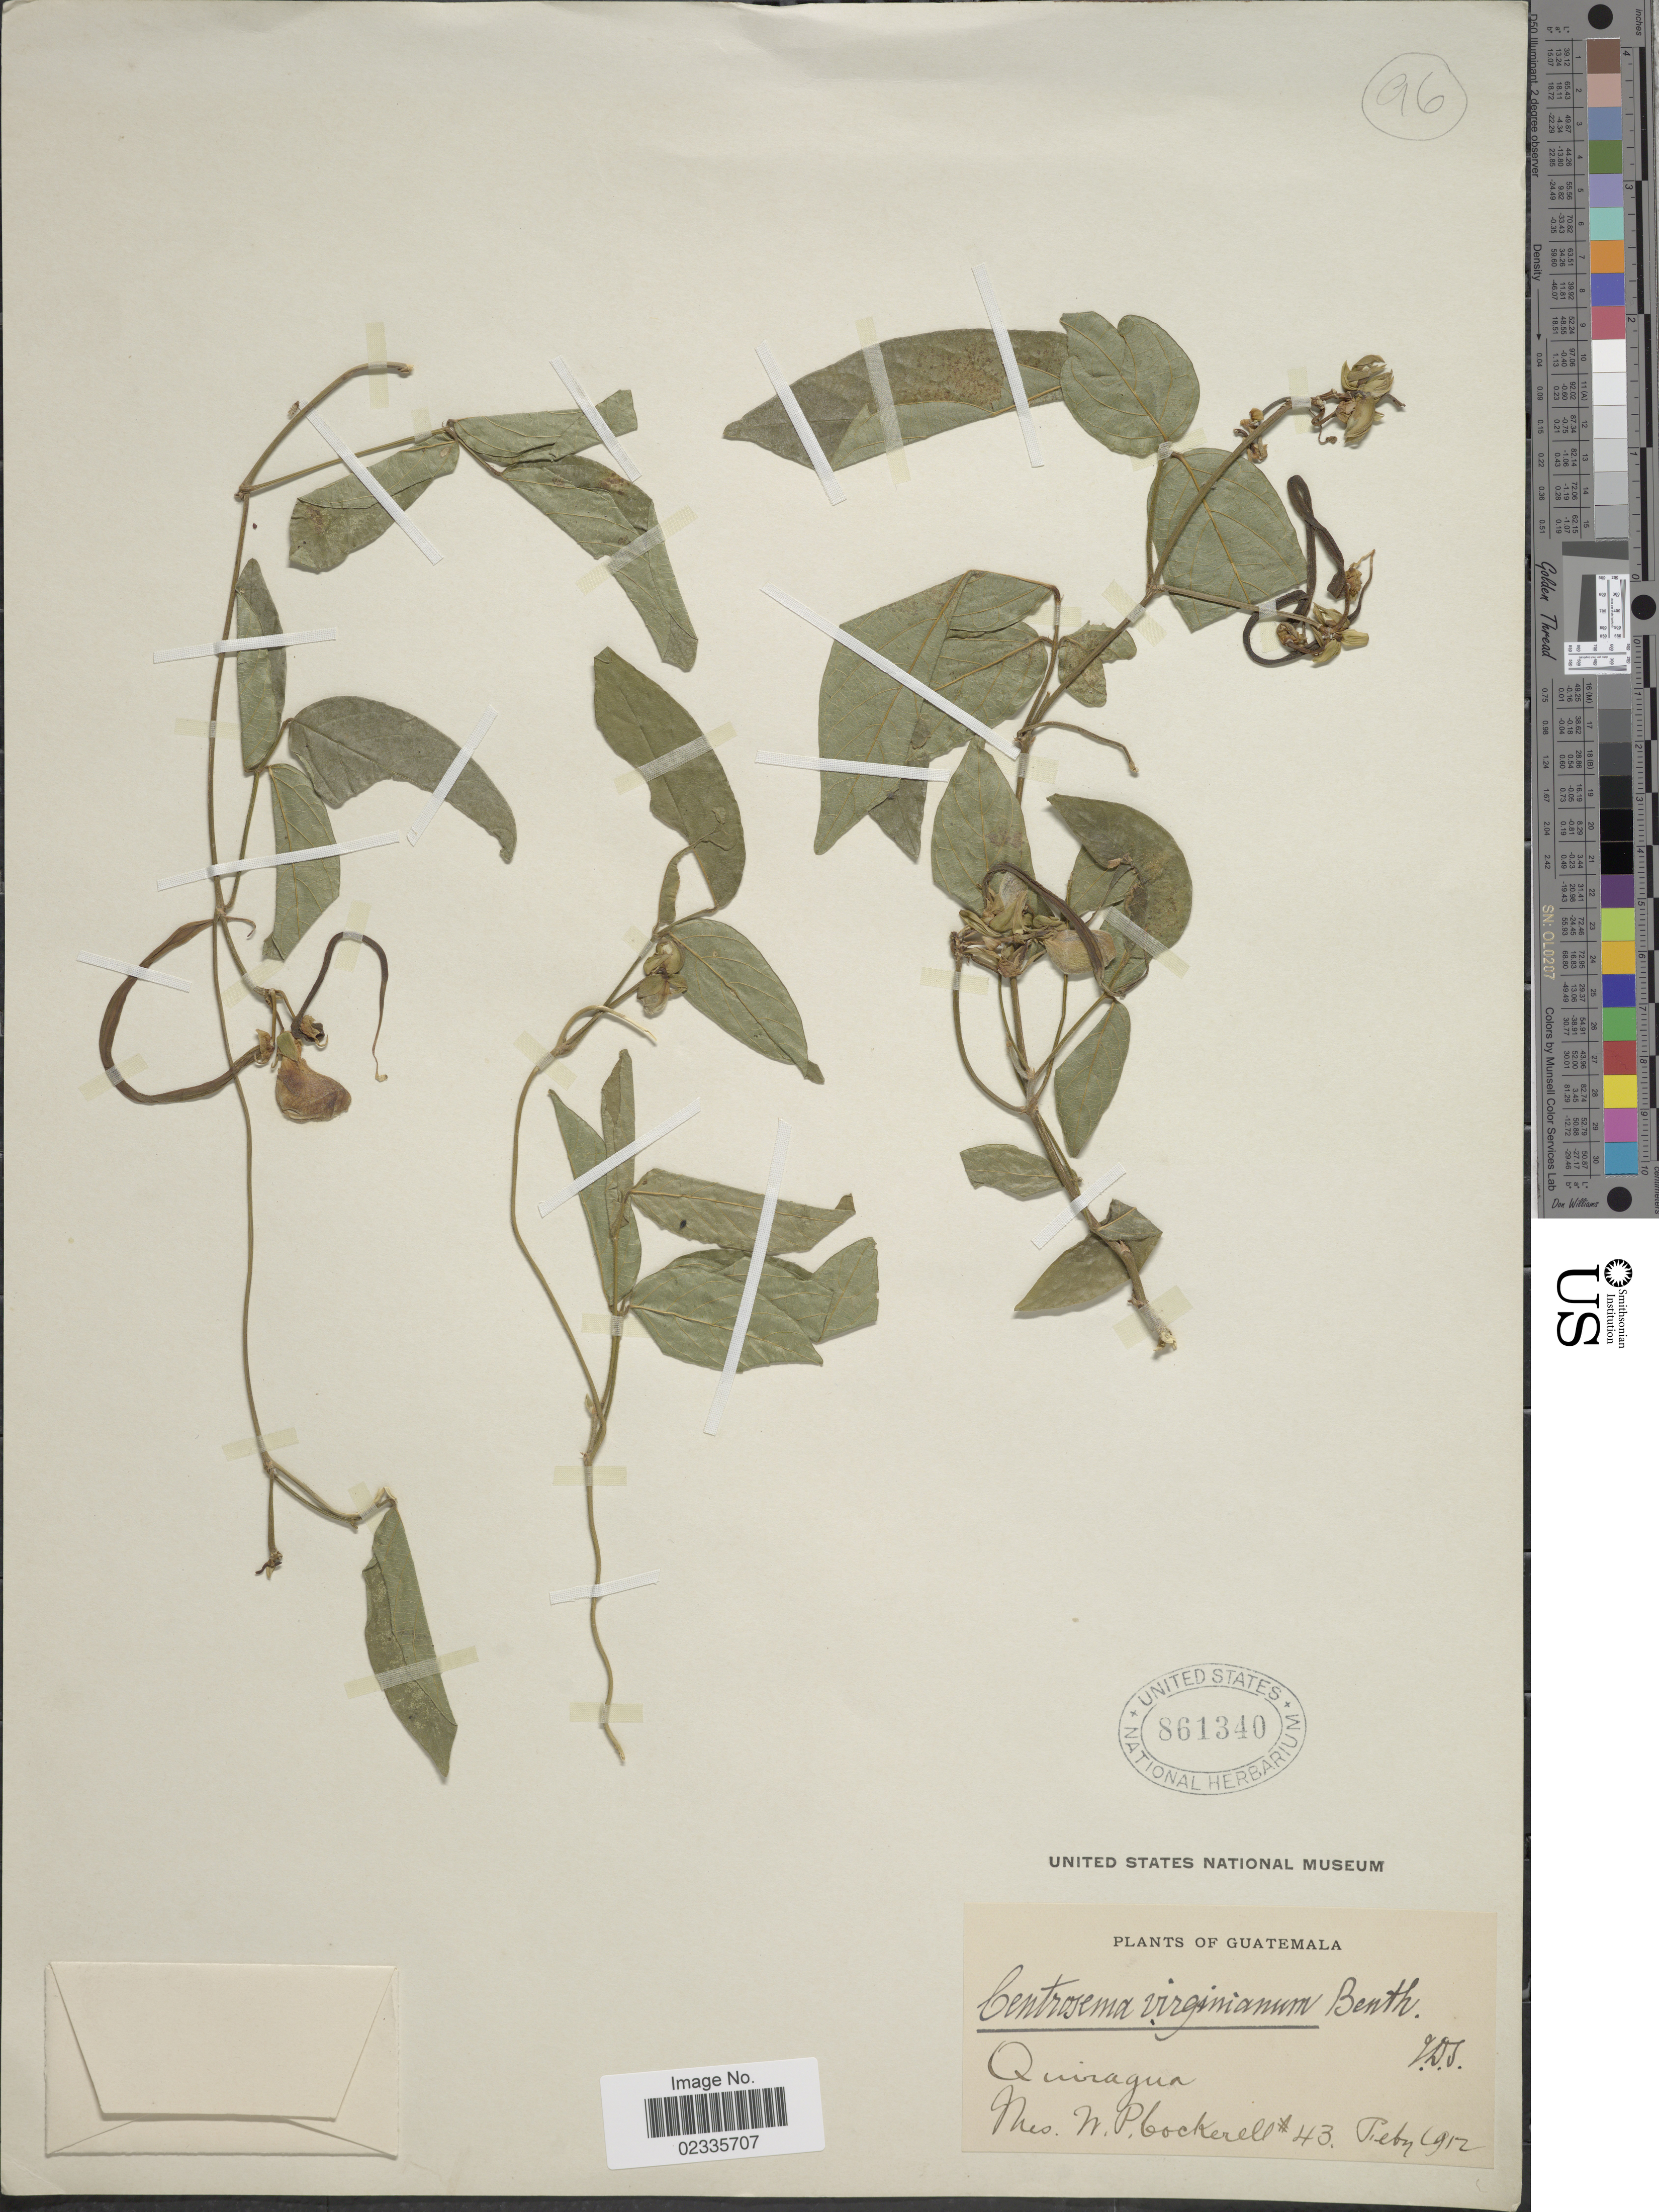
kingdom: Plantae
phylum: Tracheophyta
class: Magnoliopsida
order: Fabales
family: Fabaceae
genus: Centrosema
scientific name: Centrosema virginianum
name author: (L.) Benth.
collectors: W. Cockerell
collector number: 43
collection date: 1912-02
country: Guatemala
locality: Quiragua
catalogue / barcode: US 861340